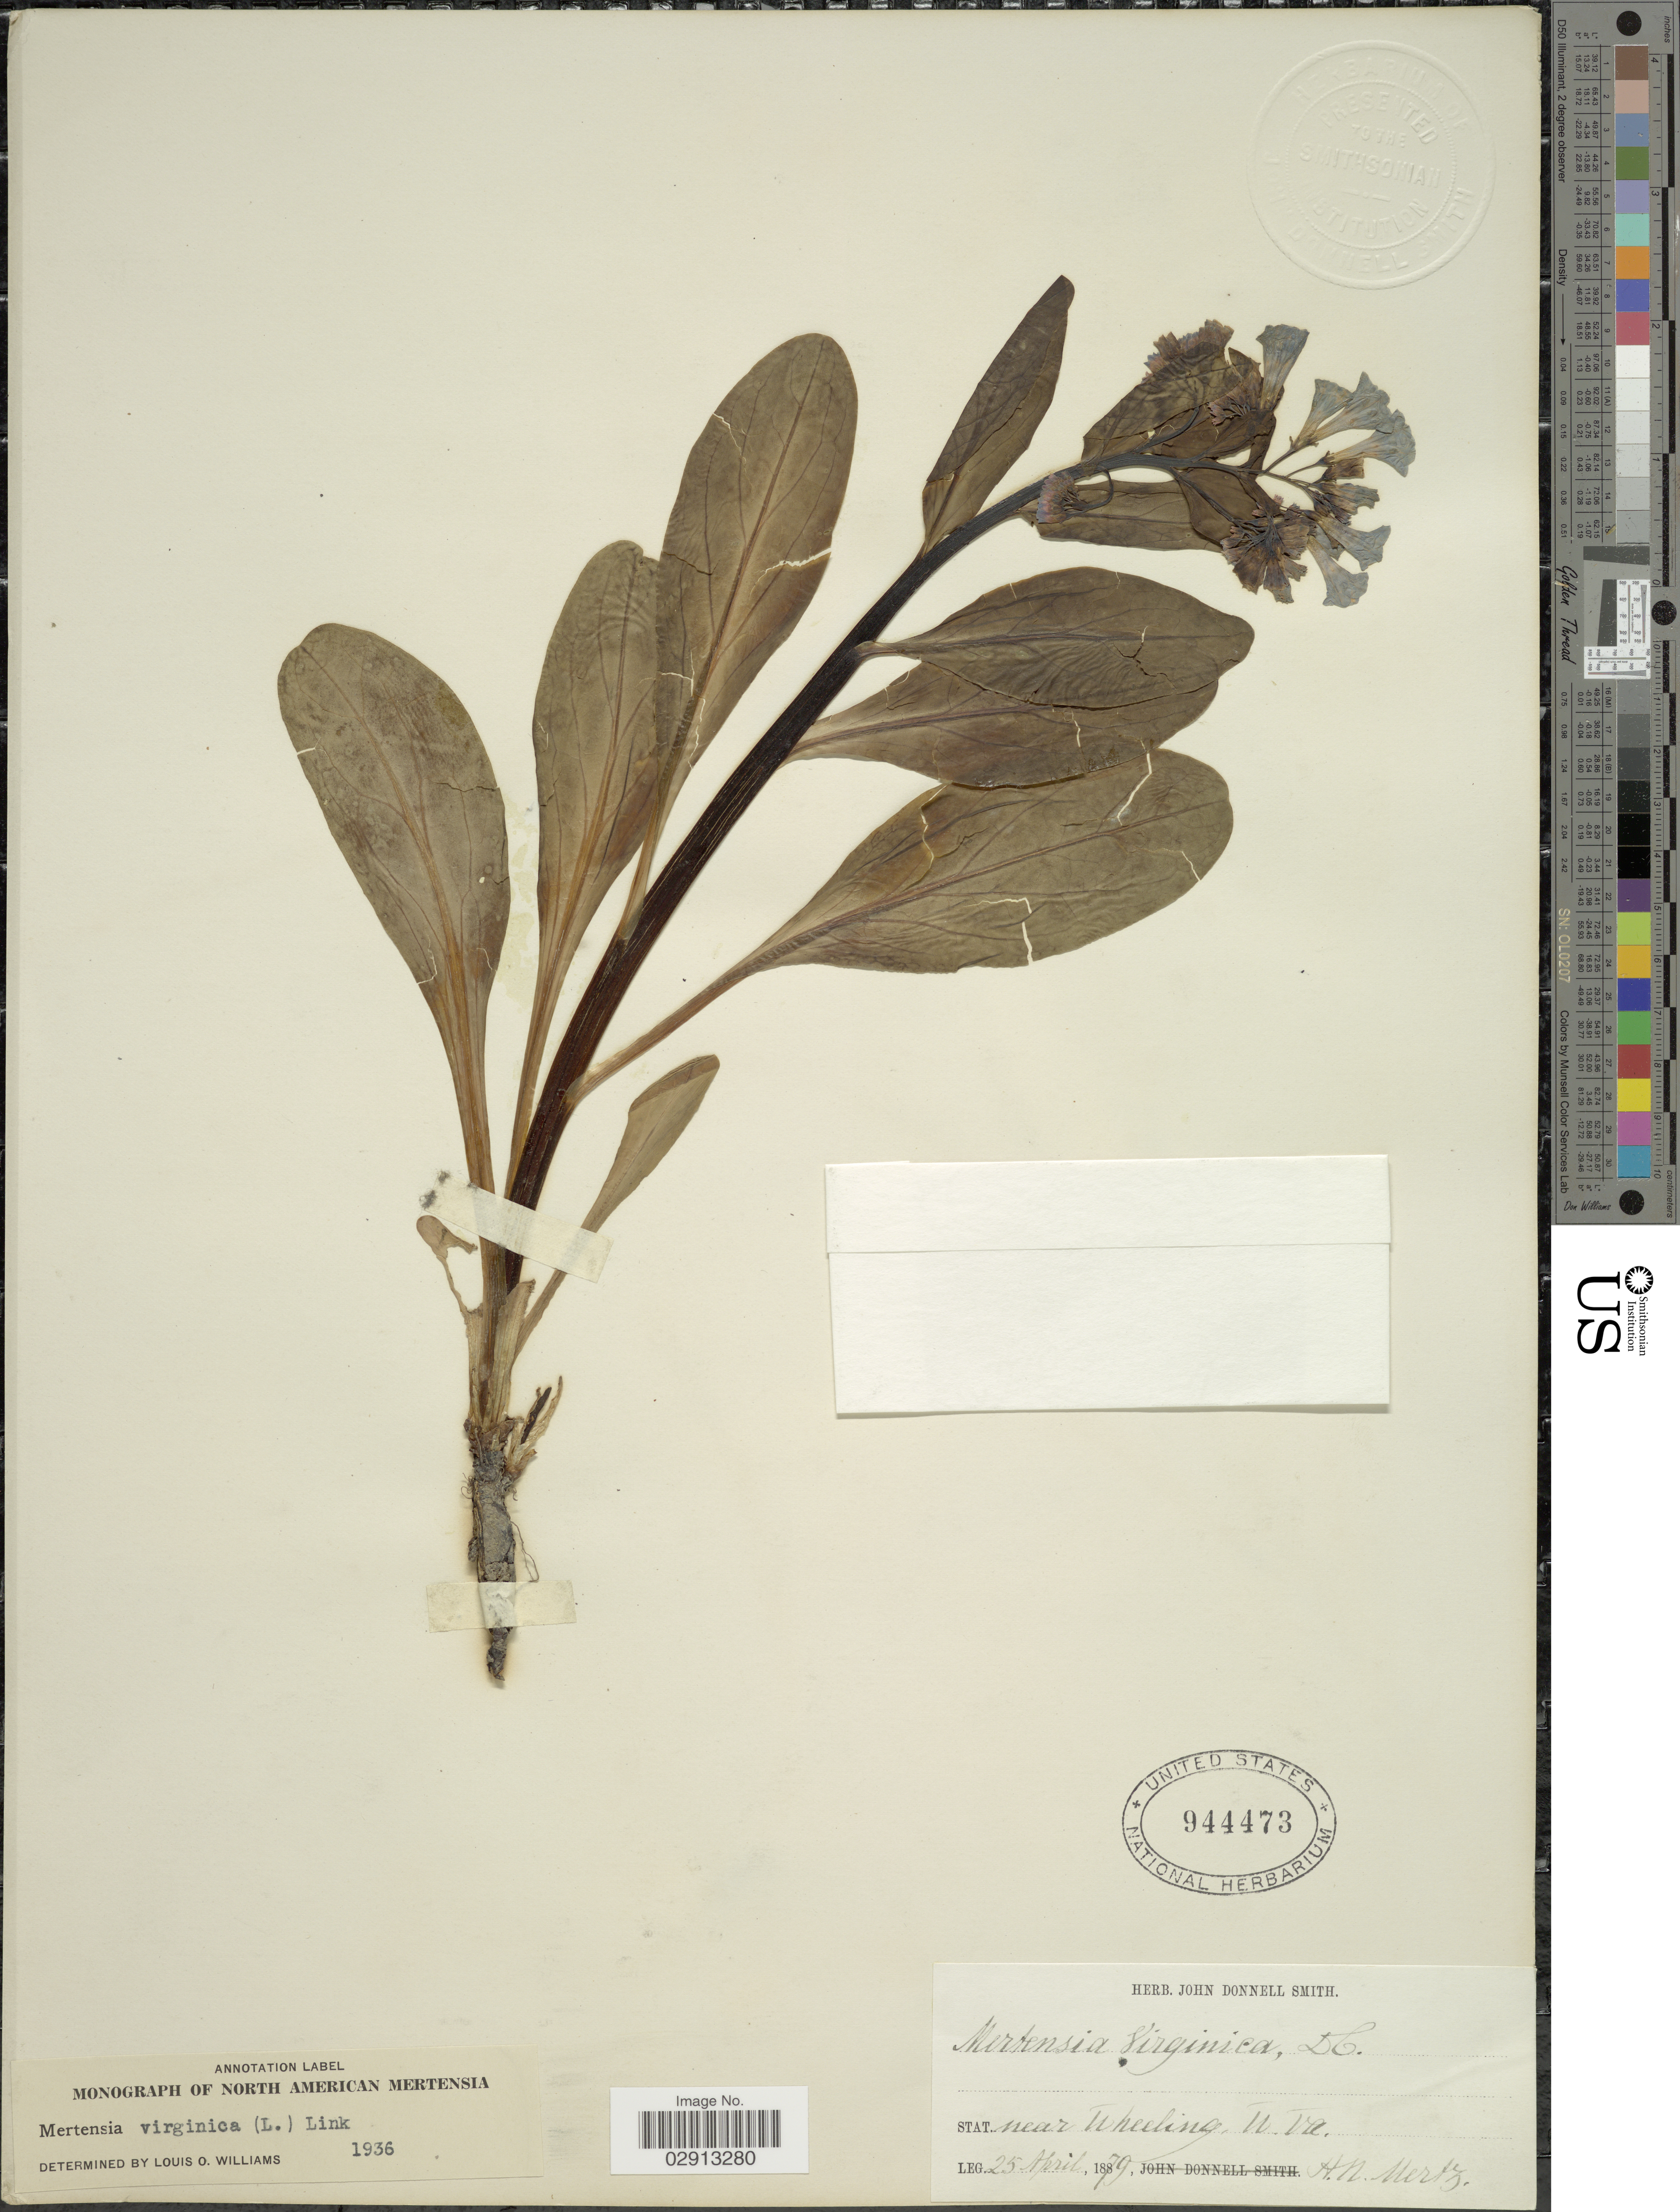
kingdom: Plantae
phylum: Tracheophyta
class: Magnoliopsida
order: Boraginales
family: Boraginaceae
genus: Mertensia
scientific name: Mertensia virginica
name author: (L.) Pers. ex Link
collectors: H. Mertz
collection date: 1879-04-25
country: United States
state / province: West Virginia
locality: Near Wheeling.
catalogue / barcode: US 944473